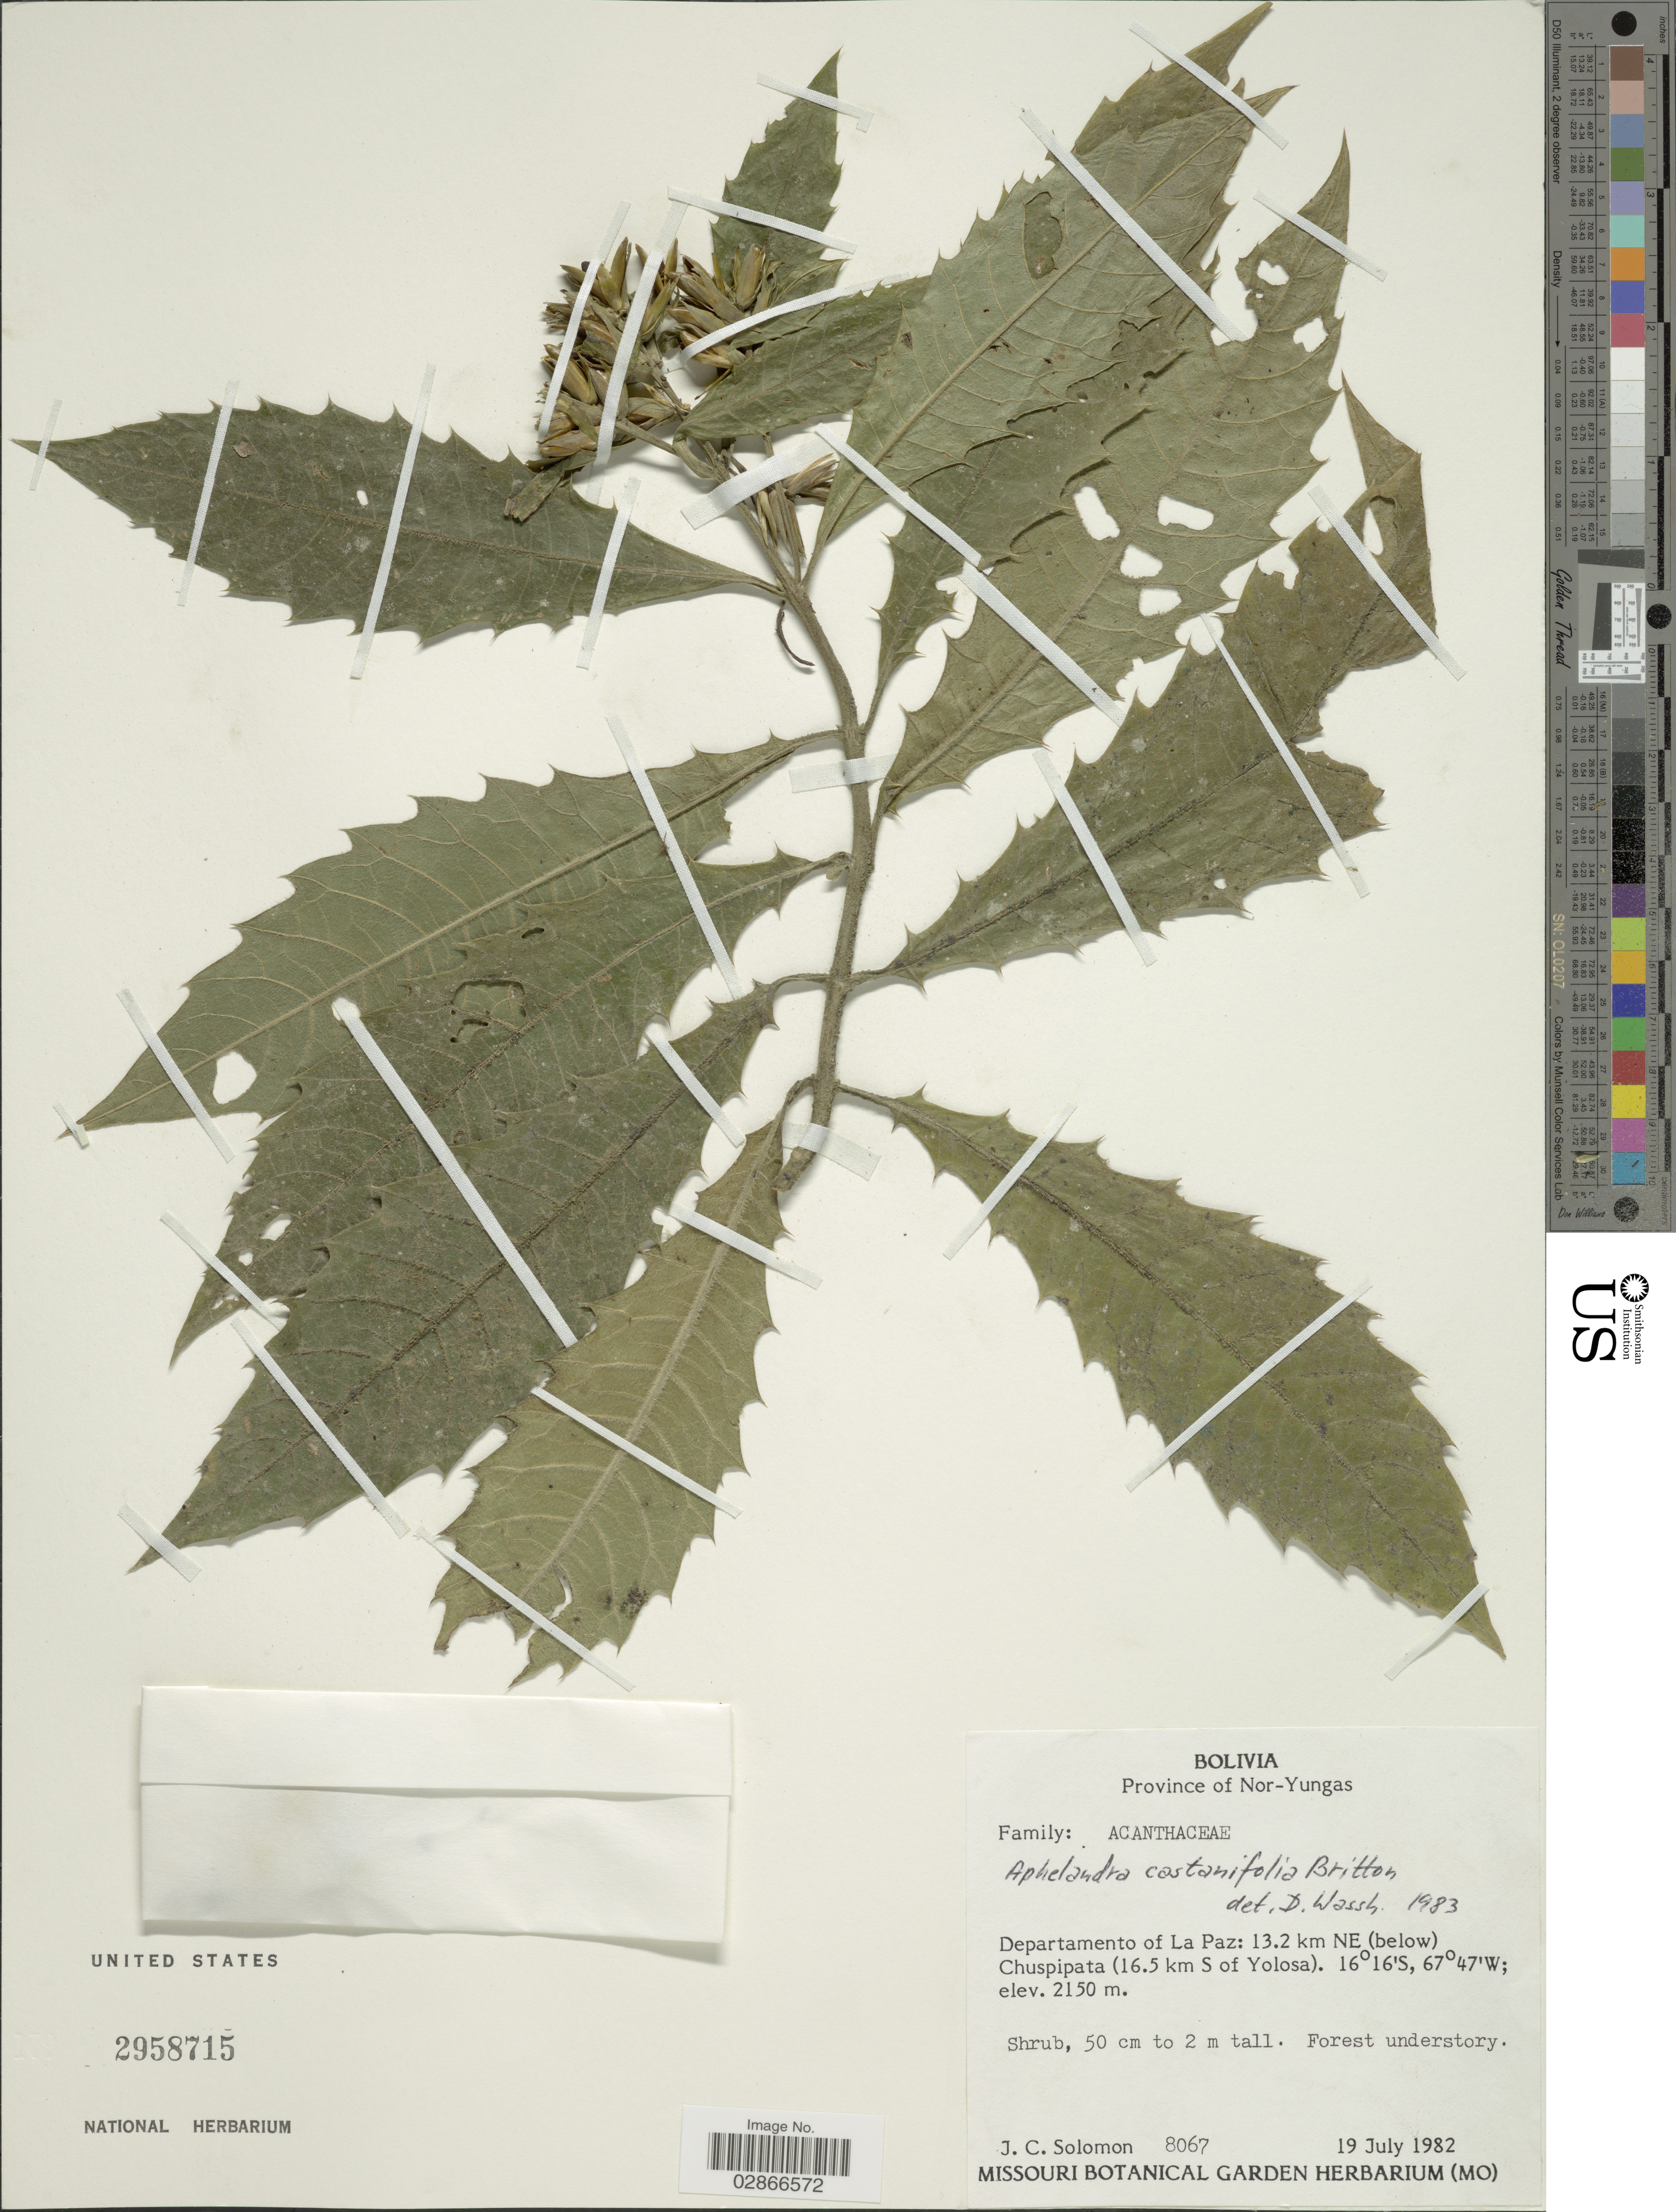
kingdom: Plantae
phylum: Tracheophyta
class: Magnoliopsida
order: Lamiales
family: Acanthaceae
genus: Aphelandra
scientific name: Aphelandra castanaefolia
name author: Britton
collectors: J. C. Solomon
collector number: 8067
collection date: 1982-07-19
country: Bolivia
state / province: La Paz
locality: Province of Nor-Yungas. Departamento of La Paz: 13.2 km NE (below) Chuspipata (16.5 km S of Yolosa).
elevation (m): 2150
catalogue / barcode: US 2958715